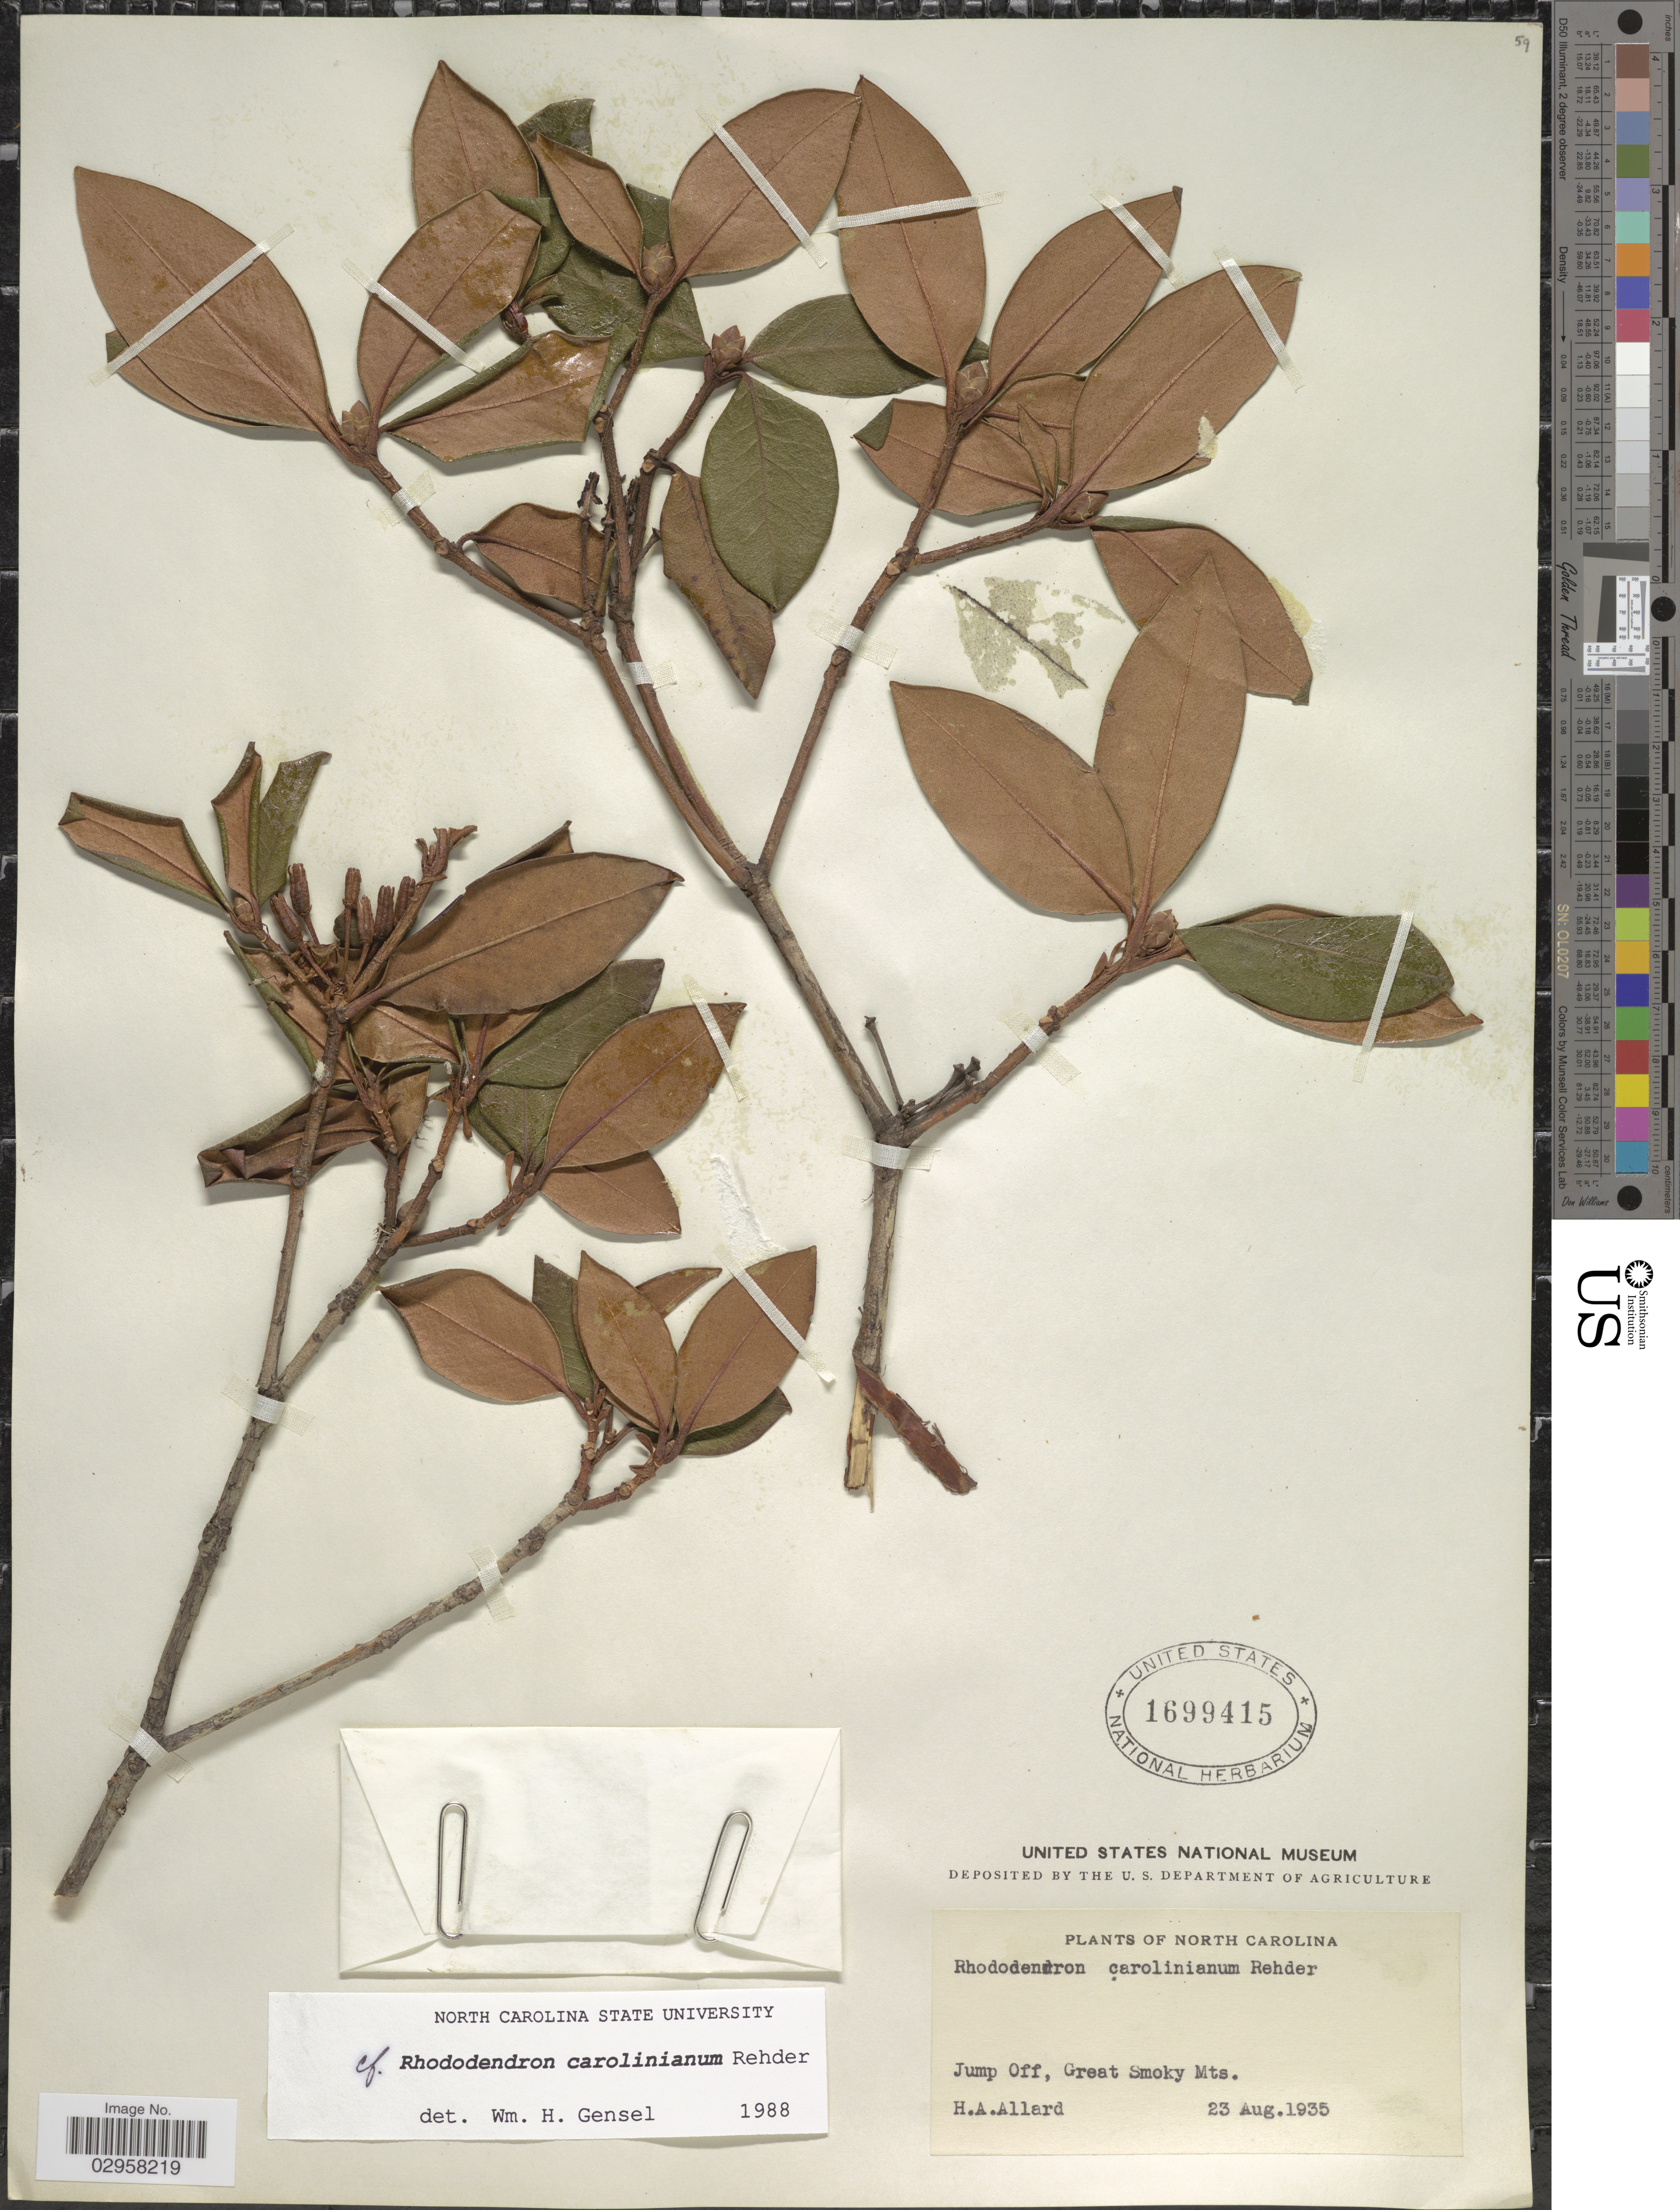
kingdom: Plantae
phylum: Tracheophyta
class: Magnoliopsida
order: Ericales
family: Ericaceae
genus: Rhododendron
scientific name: Rhododendron carolinianum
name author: Rehder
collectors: H. A. Allard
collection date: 1935-08-23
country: United States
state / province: North Carolina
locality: Jump Off, Great Smoky Mts.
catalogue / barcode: US 1699415